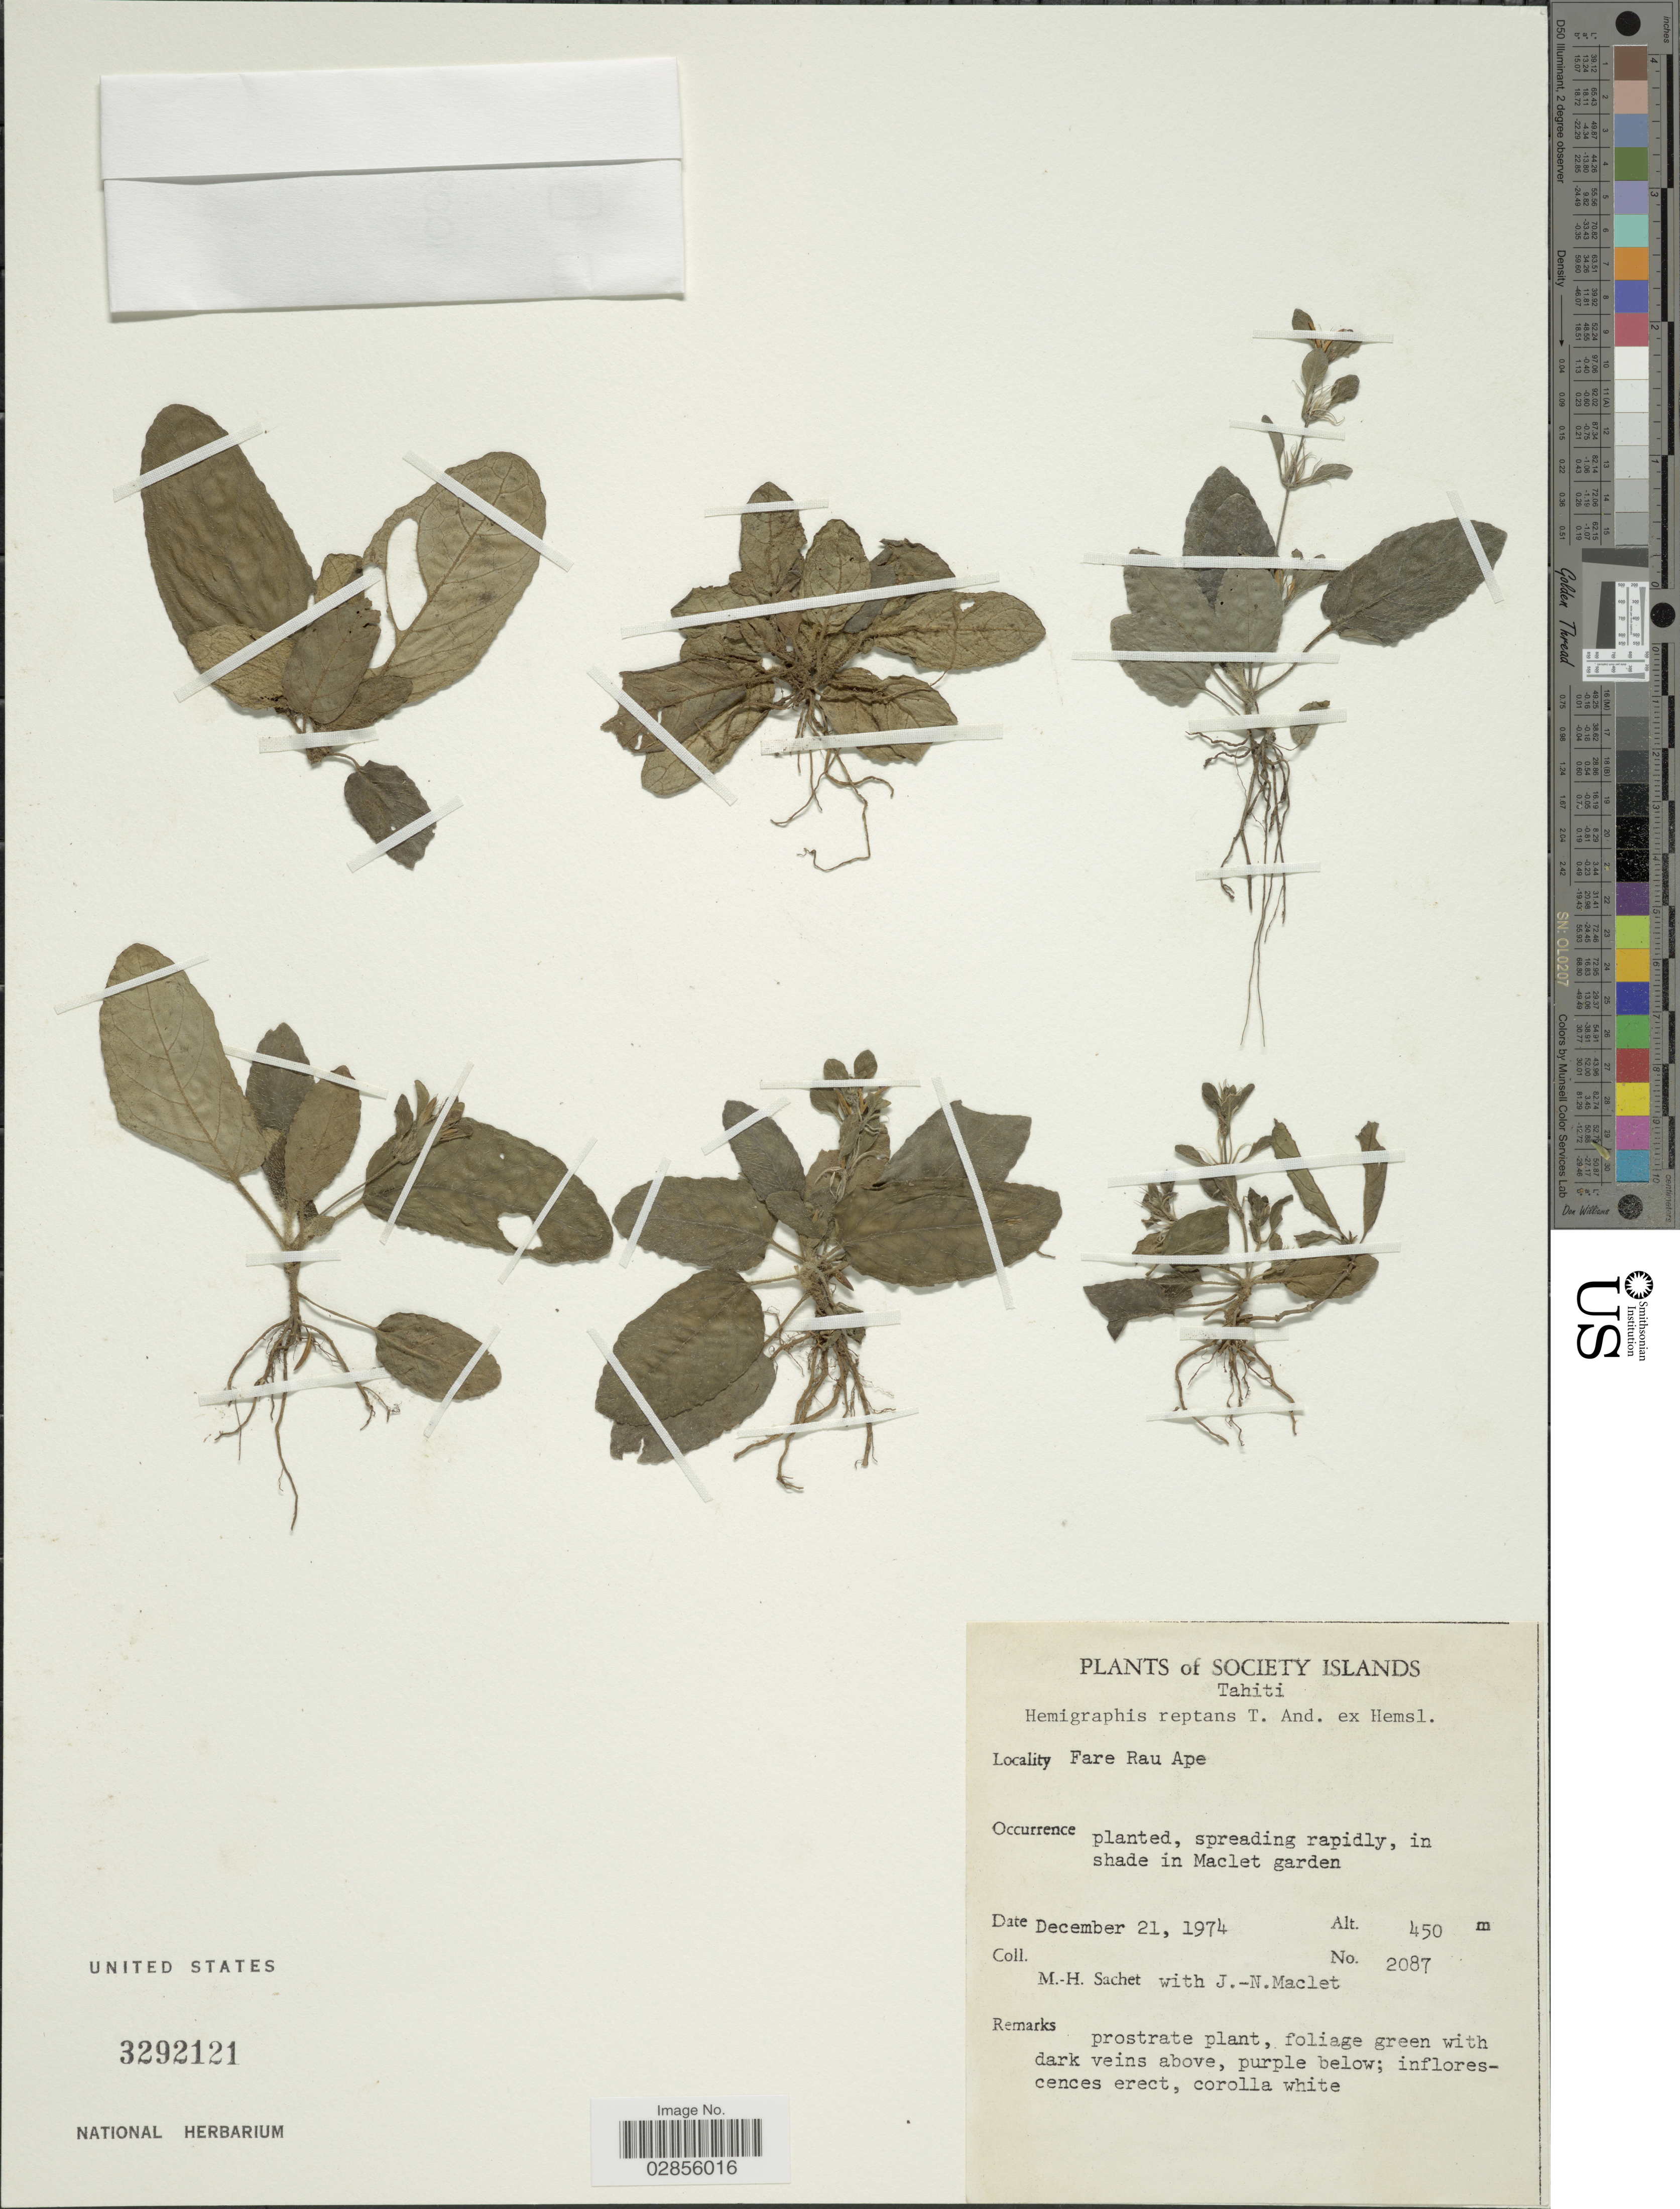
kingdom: Plantae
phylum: Tracheophyta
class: Magnoliopsida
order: Lamiales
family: Acanthaceae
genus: Strobilanthes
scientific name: Strobilanthes reptans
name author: (G. Forst.) Moylan ex Y.F. Deng & J.R.I. Wood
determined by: Wagner, W. L., (BOT), Smithsonian Institution - National Museum of Natural History (UNITED STATES)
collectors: M.-H. Sachet & J. Maclet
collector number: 2087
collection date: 1974-12-21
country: French Polynesia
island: Tahiti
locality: Society Islands. Tahiti. Fare Rau Ape. In shade in Maclet garden.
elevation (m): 450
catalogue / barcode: US 3292121